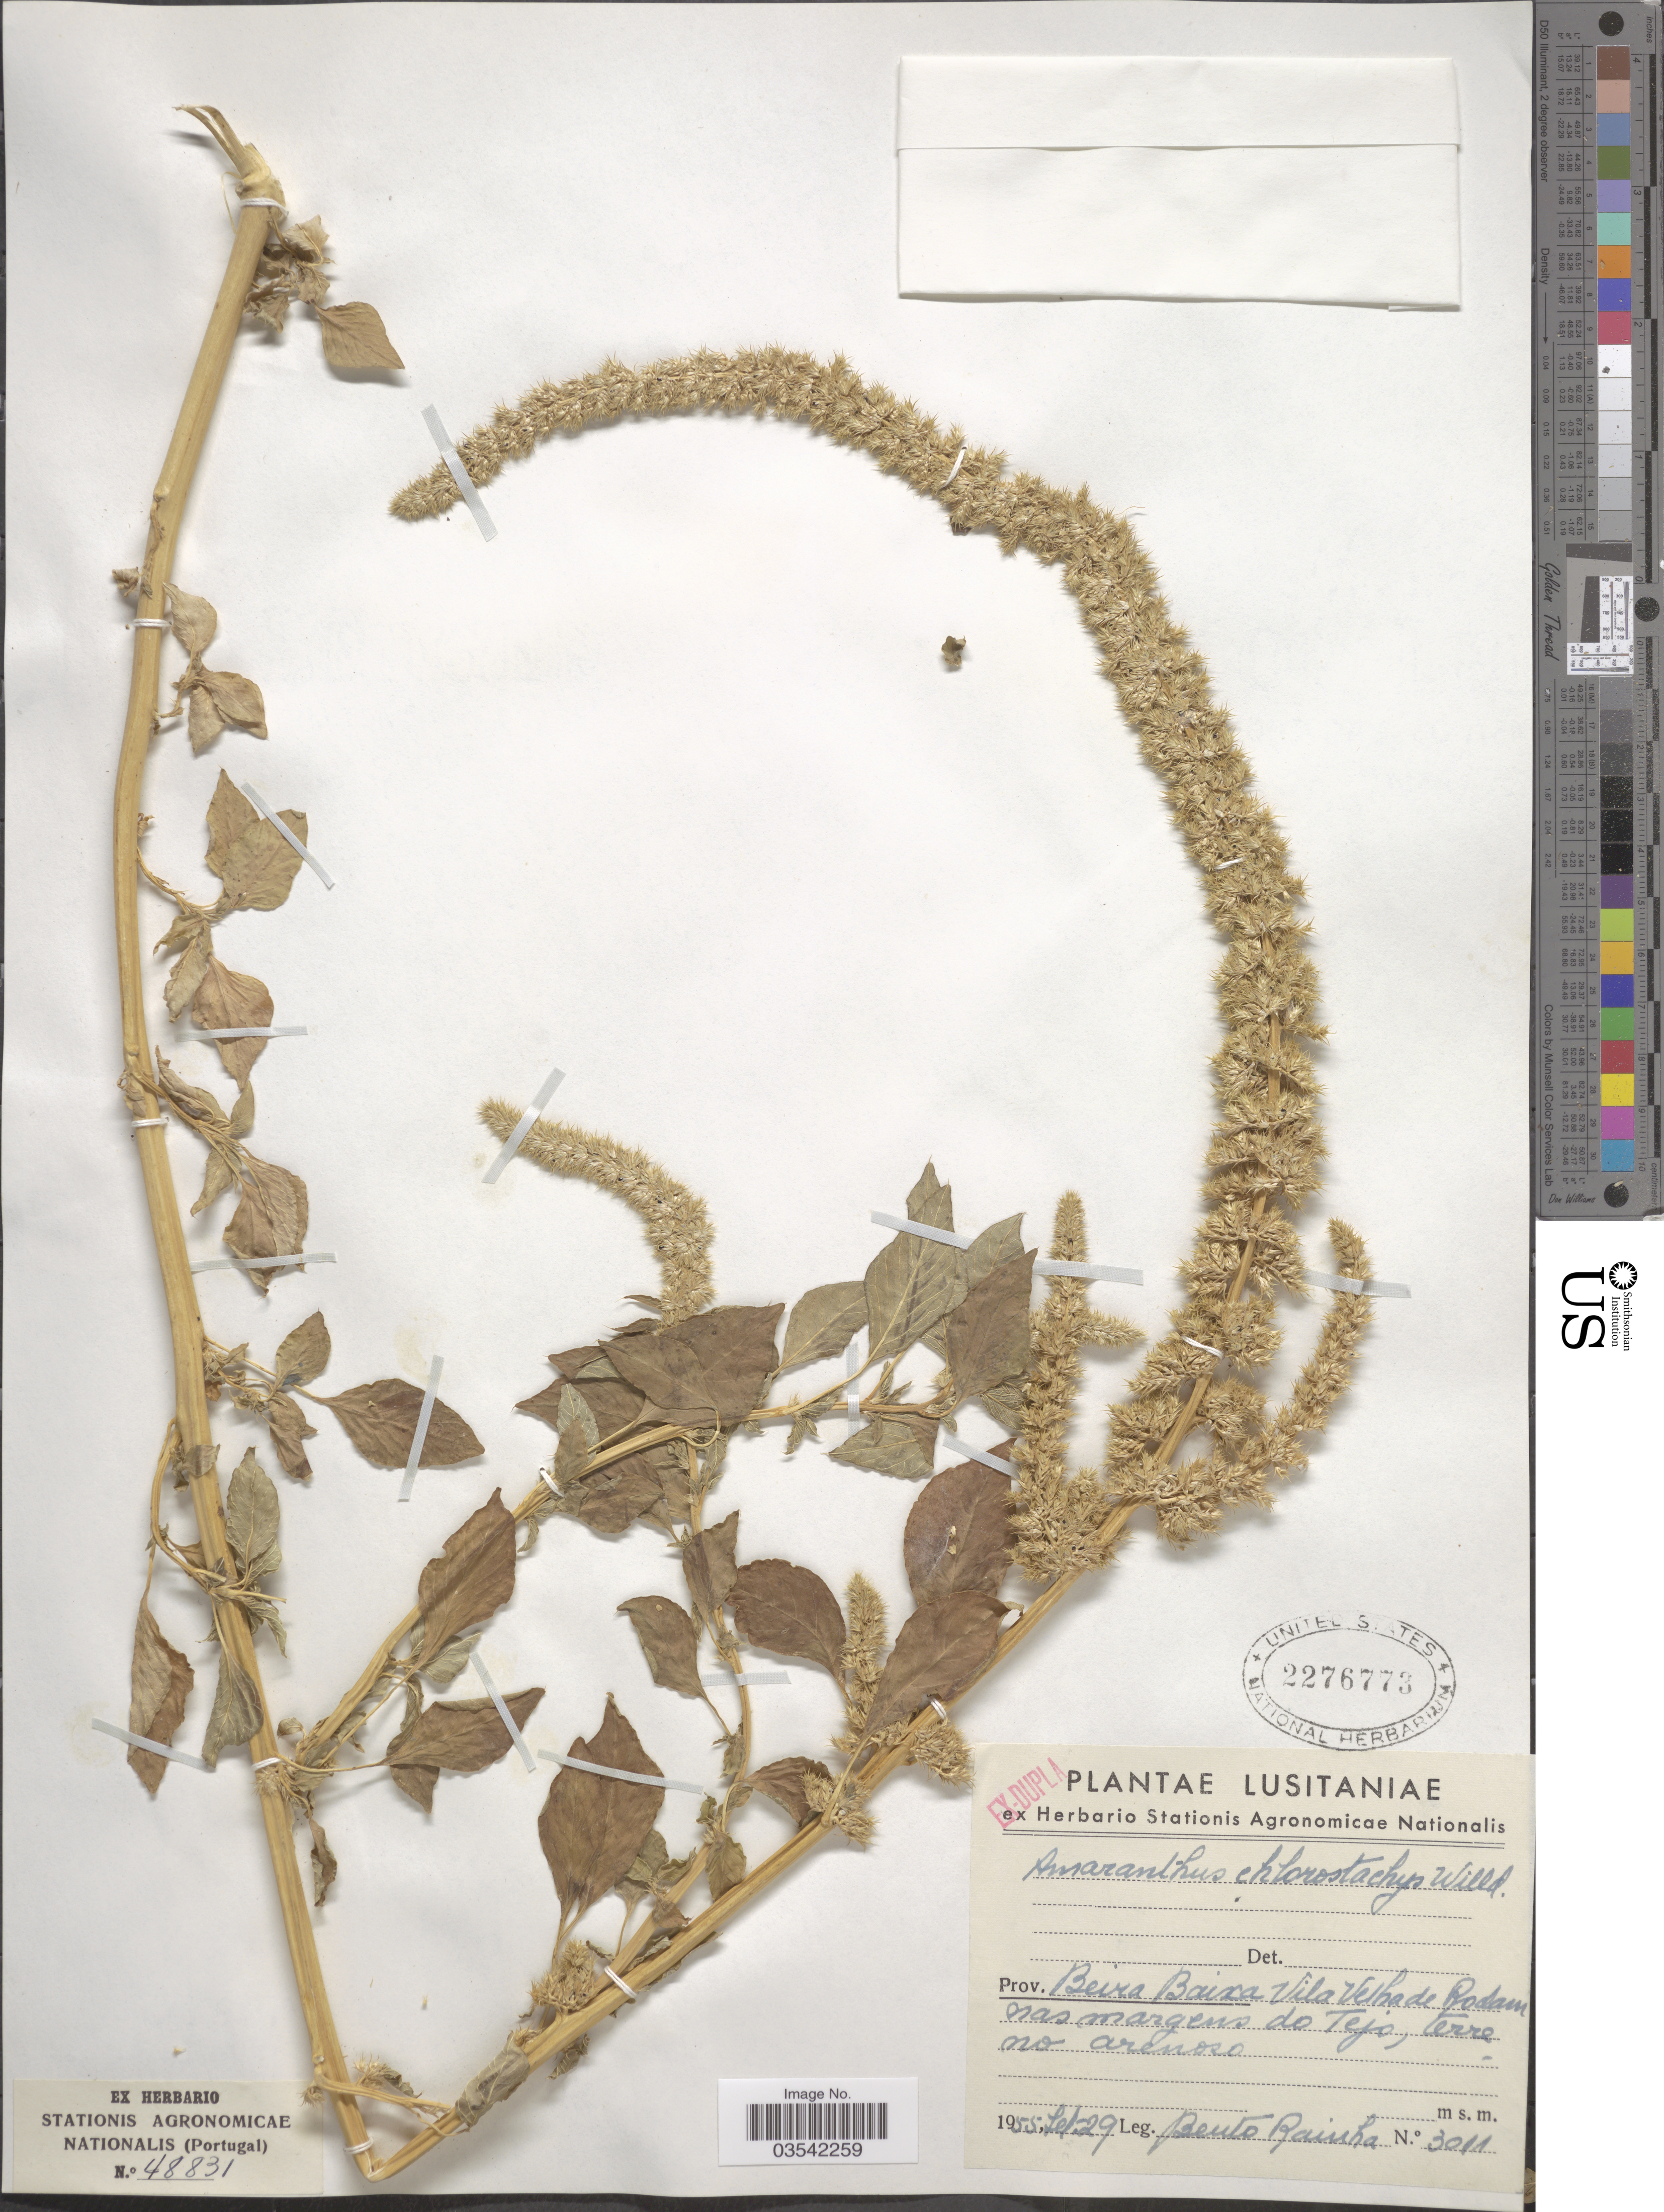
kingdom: Plantae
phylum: Tracheophyta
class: Magnoliopsida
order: Caryophyllales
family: Amaranthaceae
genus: Amaranthus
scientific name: Amaranthus chlorostachys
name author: Willd.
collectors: B. Rainha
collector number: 3011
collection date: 1955-09-29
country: Portugal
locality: Lusitaniae. Prov. Beira Baixa Vila Velha de Rodam nas margens do Tejo, terreno arenoso.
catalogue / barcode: US 2276773